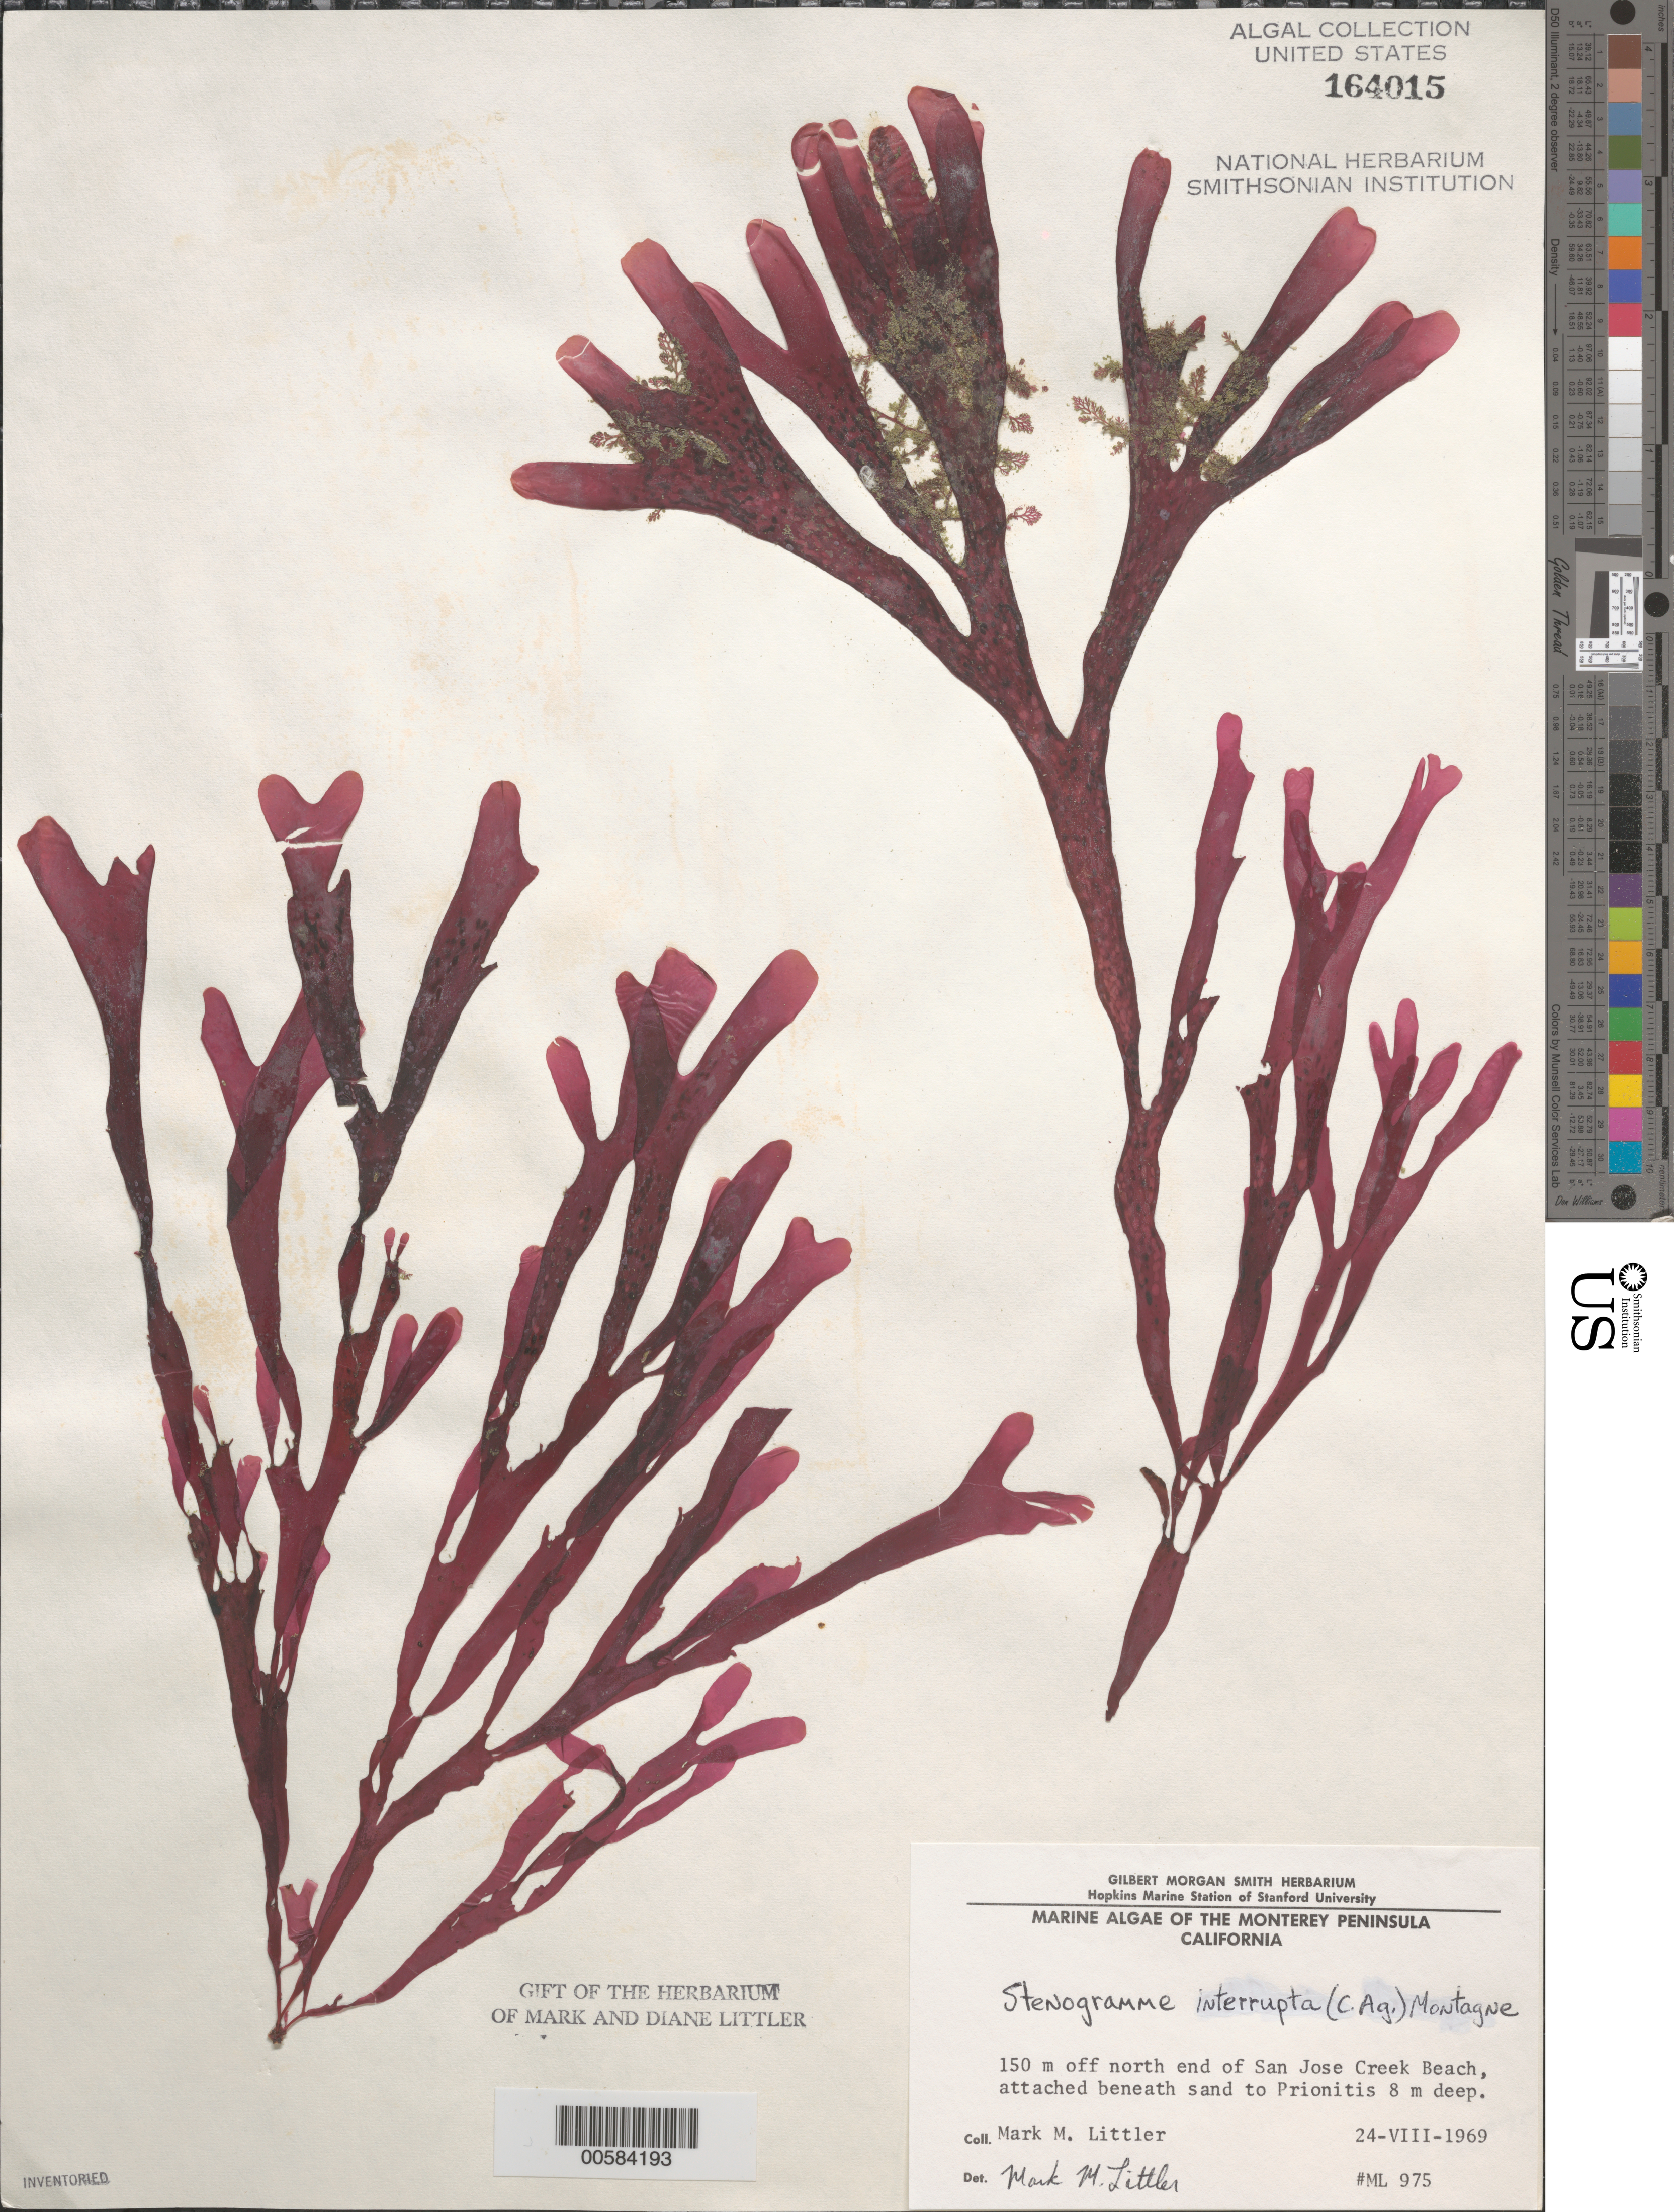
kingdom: Plantae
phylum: Rhodophyta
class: Florideophyceae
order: Gigartinales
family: Phyllophoraceae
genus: Stenogramma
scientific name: Stenogramma interruptum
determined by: Littler, M. M.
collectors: M. M. Littler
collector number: ML 975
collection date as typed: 24 Aug 1969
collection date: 1969-08-24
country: United States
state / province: California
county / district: Monterey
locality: San Jose Creek Beach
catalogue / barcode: US 164015